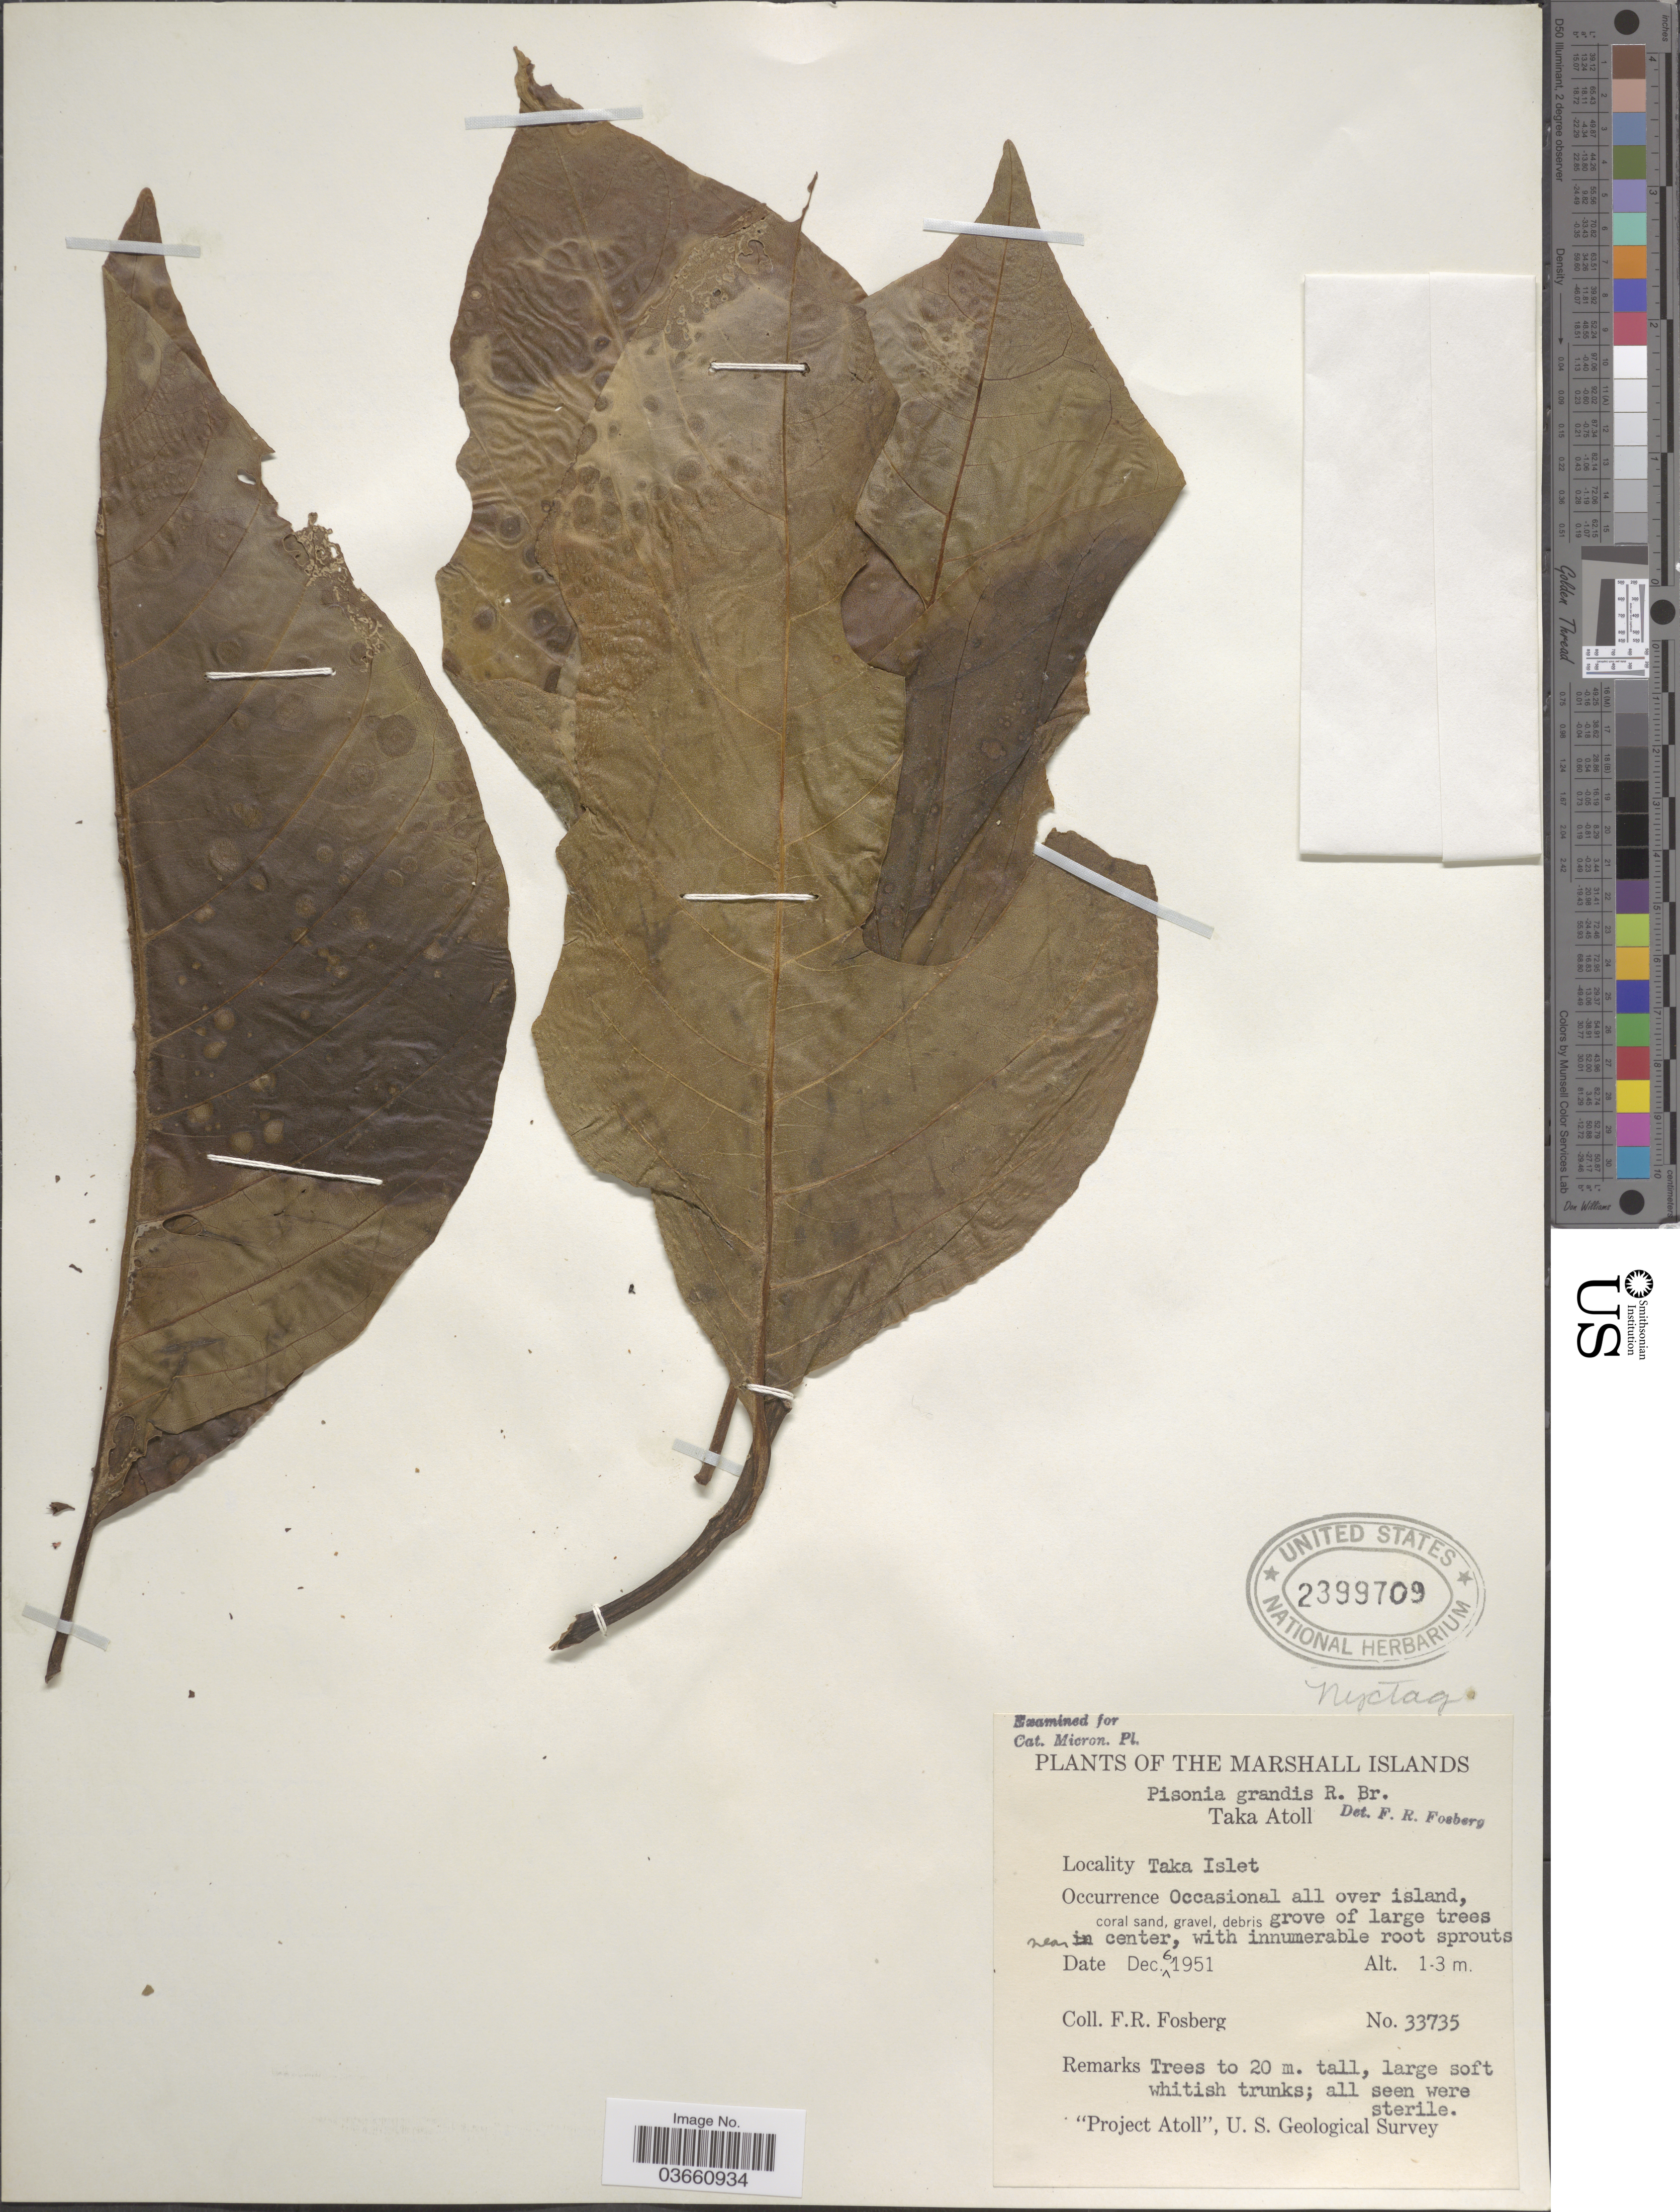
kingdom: Plantae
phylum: Tracheophyta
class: Magnoliopsida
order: Caryophyllales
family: Nyctaginaceae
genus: Pisonia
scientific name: Pisonia grandis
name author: R. Br.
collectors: F. R. Fosberg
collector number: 33735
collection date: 1951-12-06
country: Marshall Islands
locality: Taka Atoll. Taka Islet.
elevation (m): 1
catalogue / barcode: US 2399709